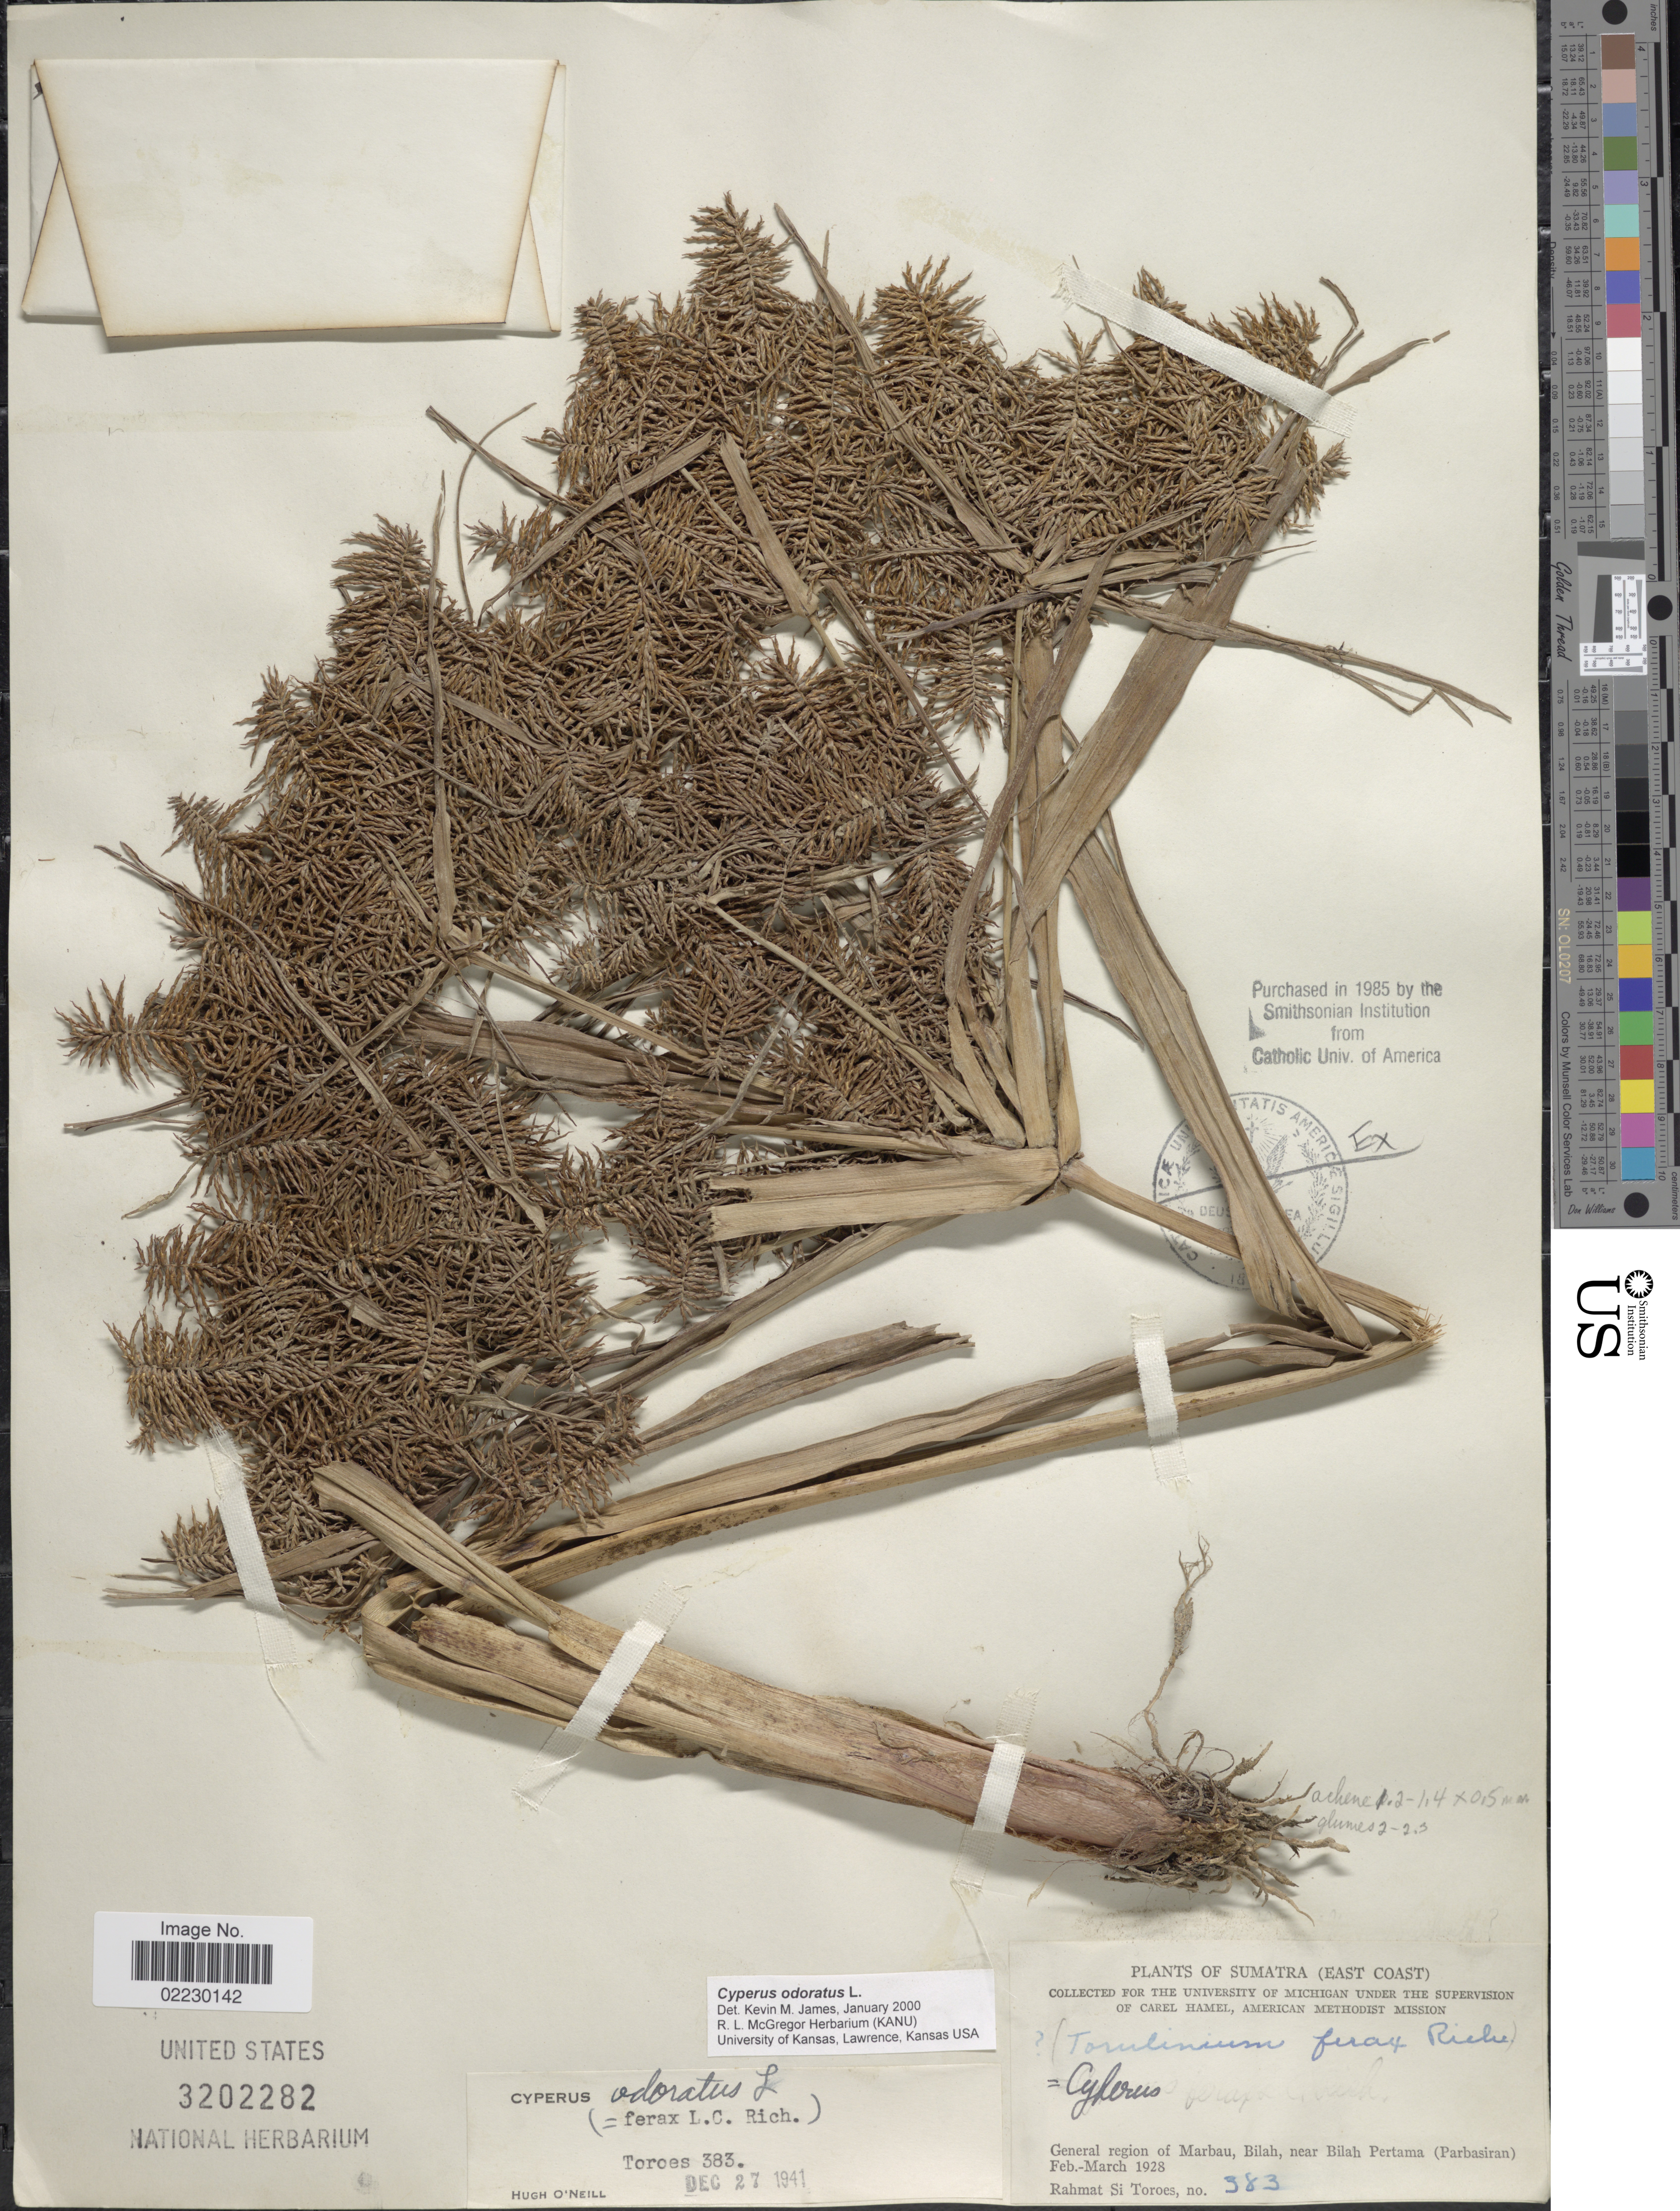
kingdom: Plantae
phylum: Tracheophyta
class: Liliopsida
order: Poales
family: Cyperaceae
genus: Cyperus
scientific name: Cyperus odoratus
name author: L.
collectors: Rahmat Si Boeea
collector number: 383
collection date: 1928-02/1928-03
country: Indonesia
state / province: Sumatra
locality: East Coast, General region of Marbau, Bilah, near Bilah Pertama (Parbasiran)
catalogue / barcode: US 3202282